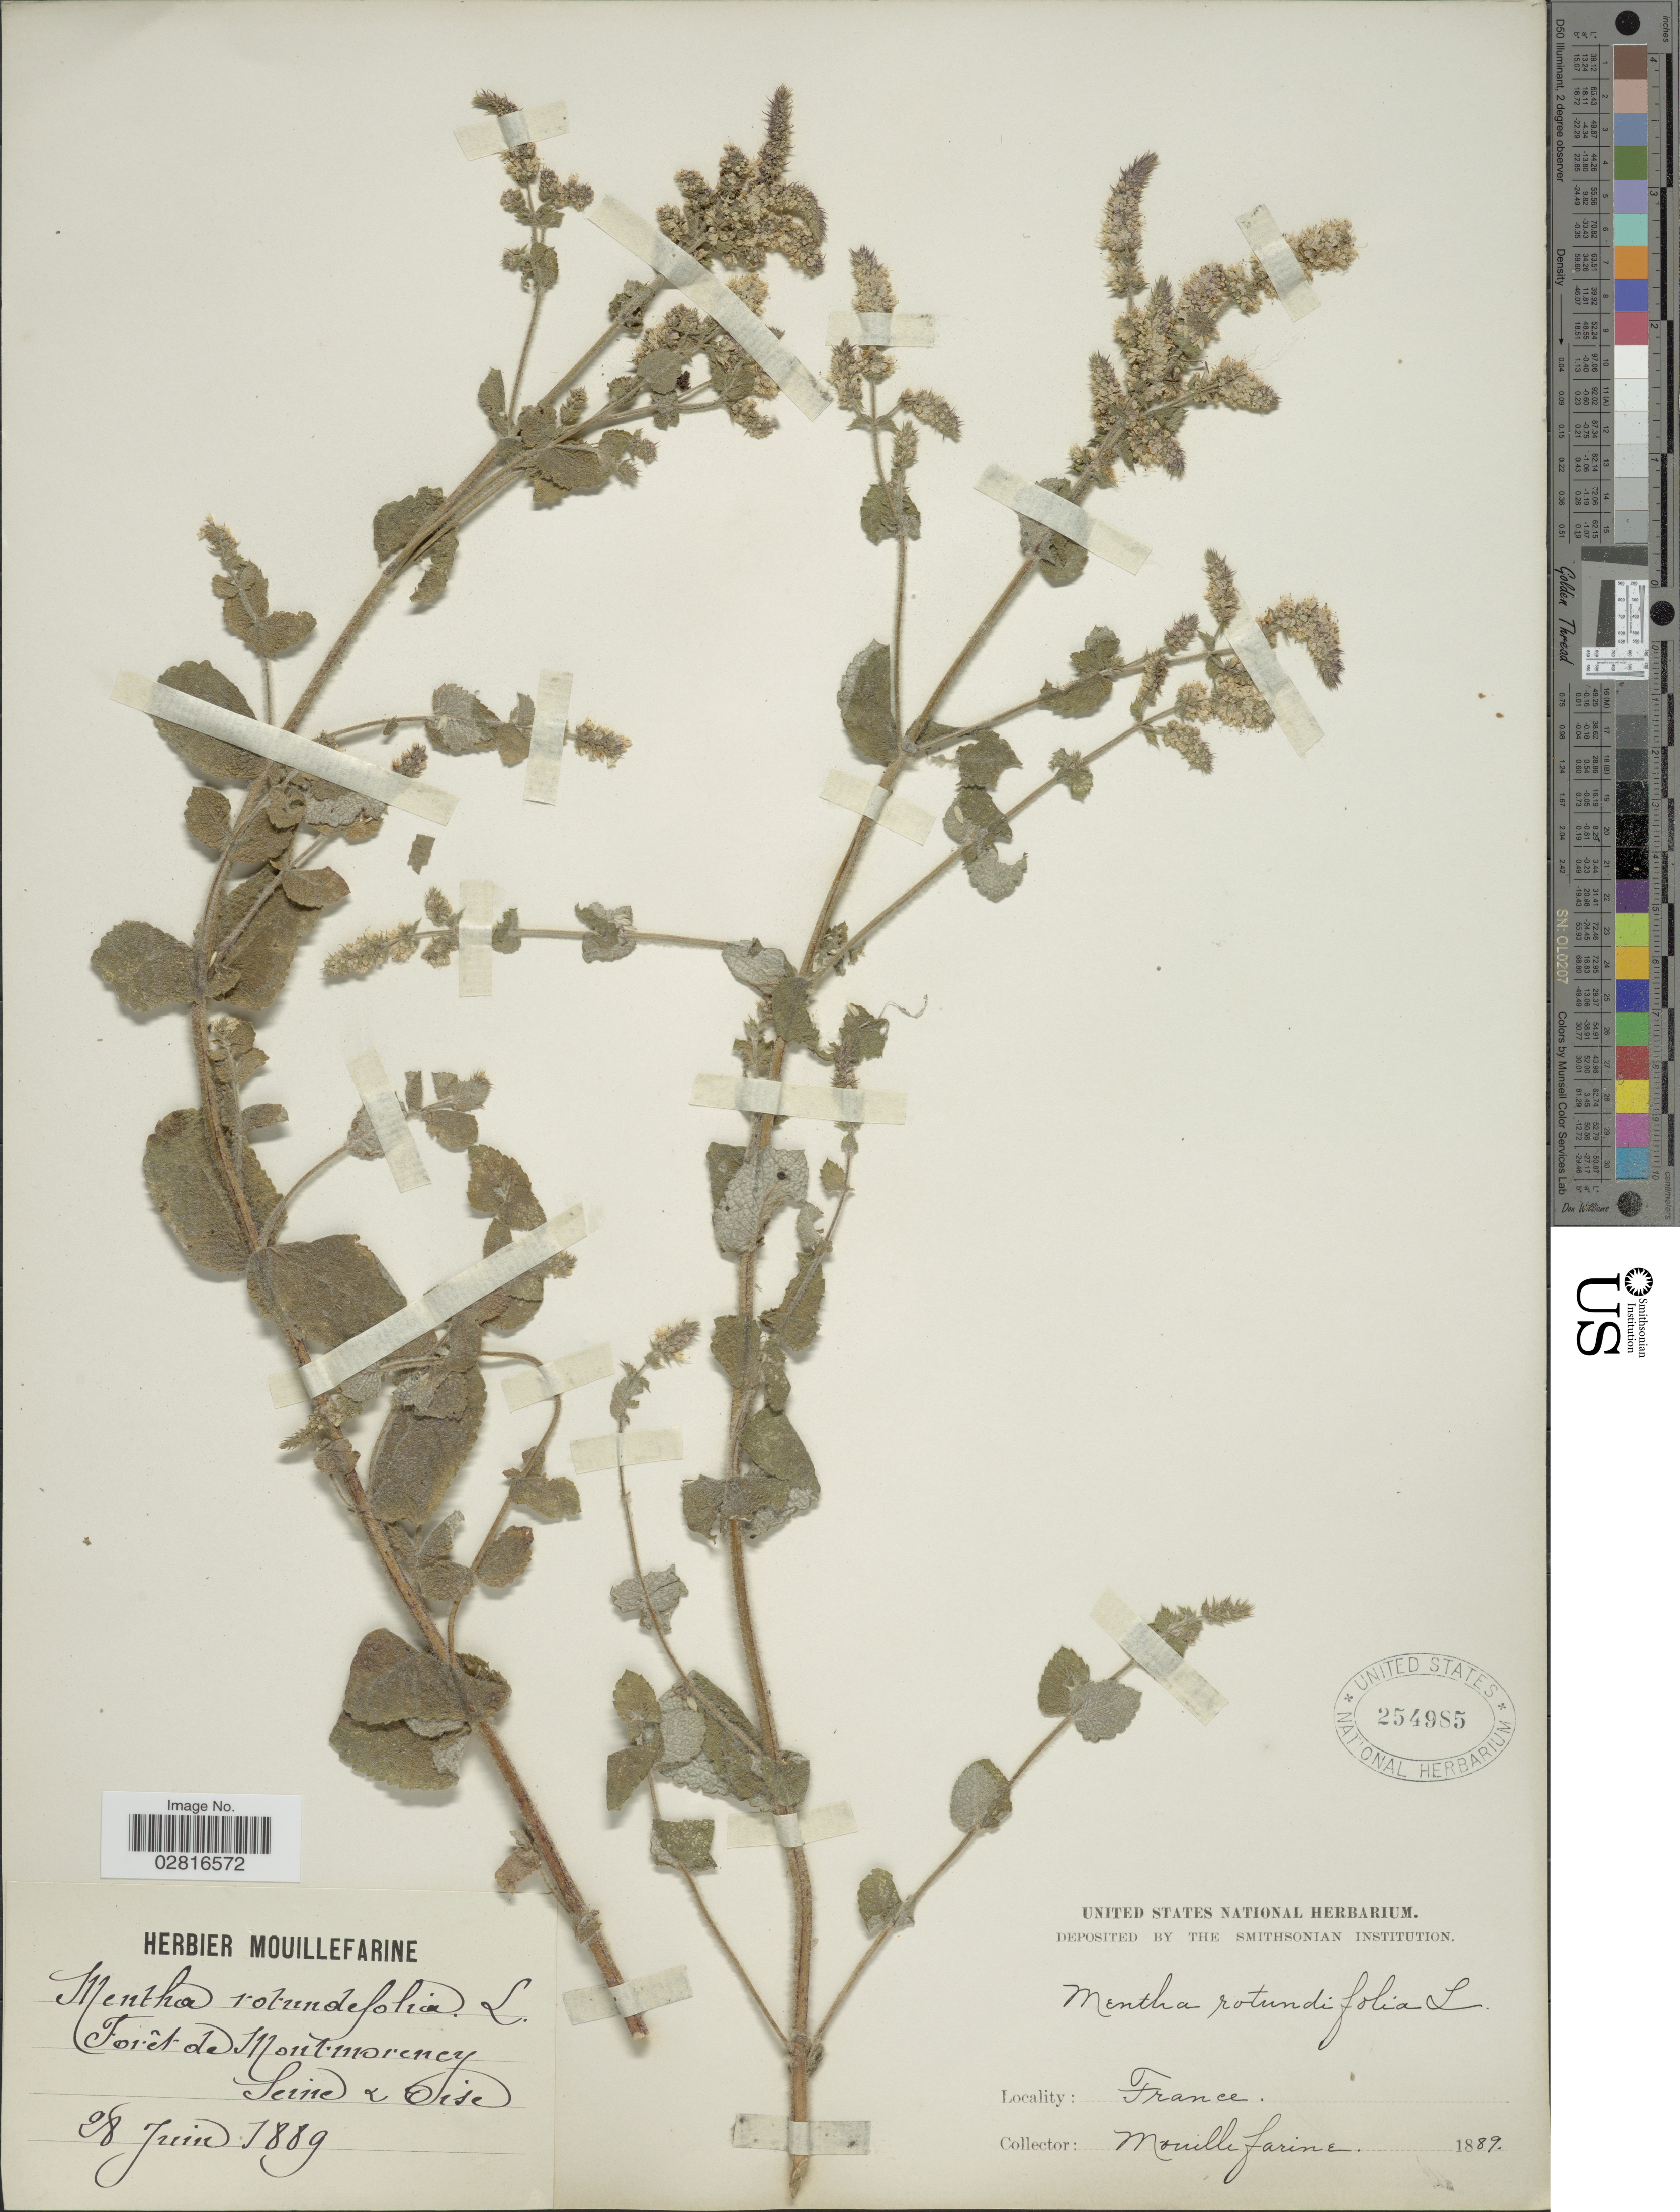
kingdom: Plantae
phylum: Tracheophyta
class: Magnoliopsida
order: Lamiales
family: Lamiaceae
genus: Mentha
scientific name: Mentha rotundifolia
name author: (L.) Huds.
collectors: A. Mouillefarine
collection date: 1889-06-28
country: France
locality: Forêt de Montmorency. Seine & Oise.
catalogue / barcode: US 254985